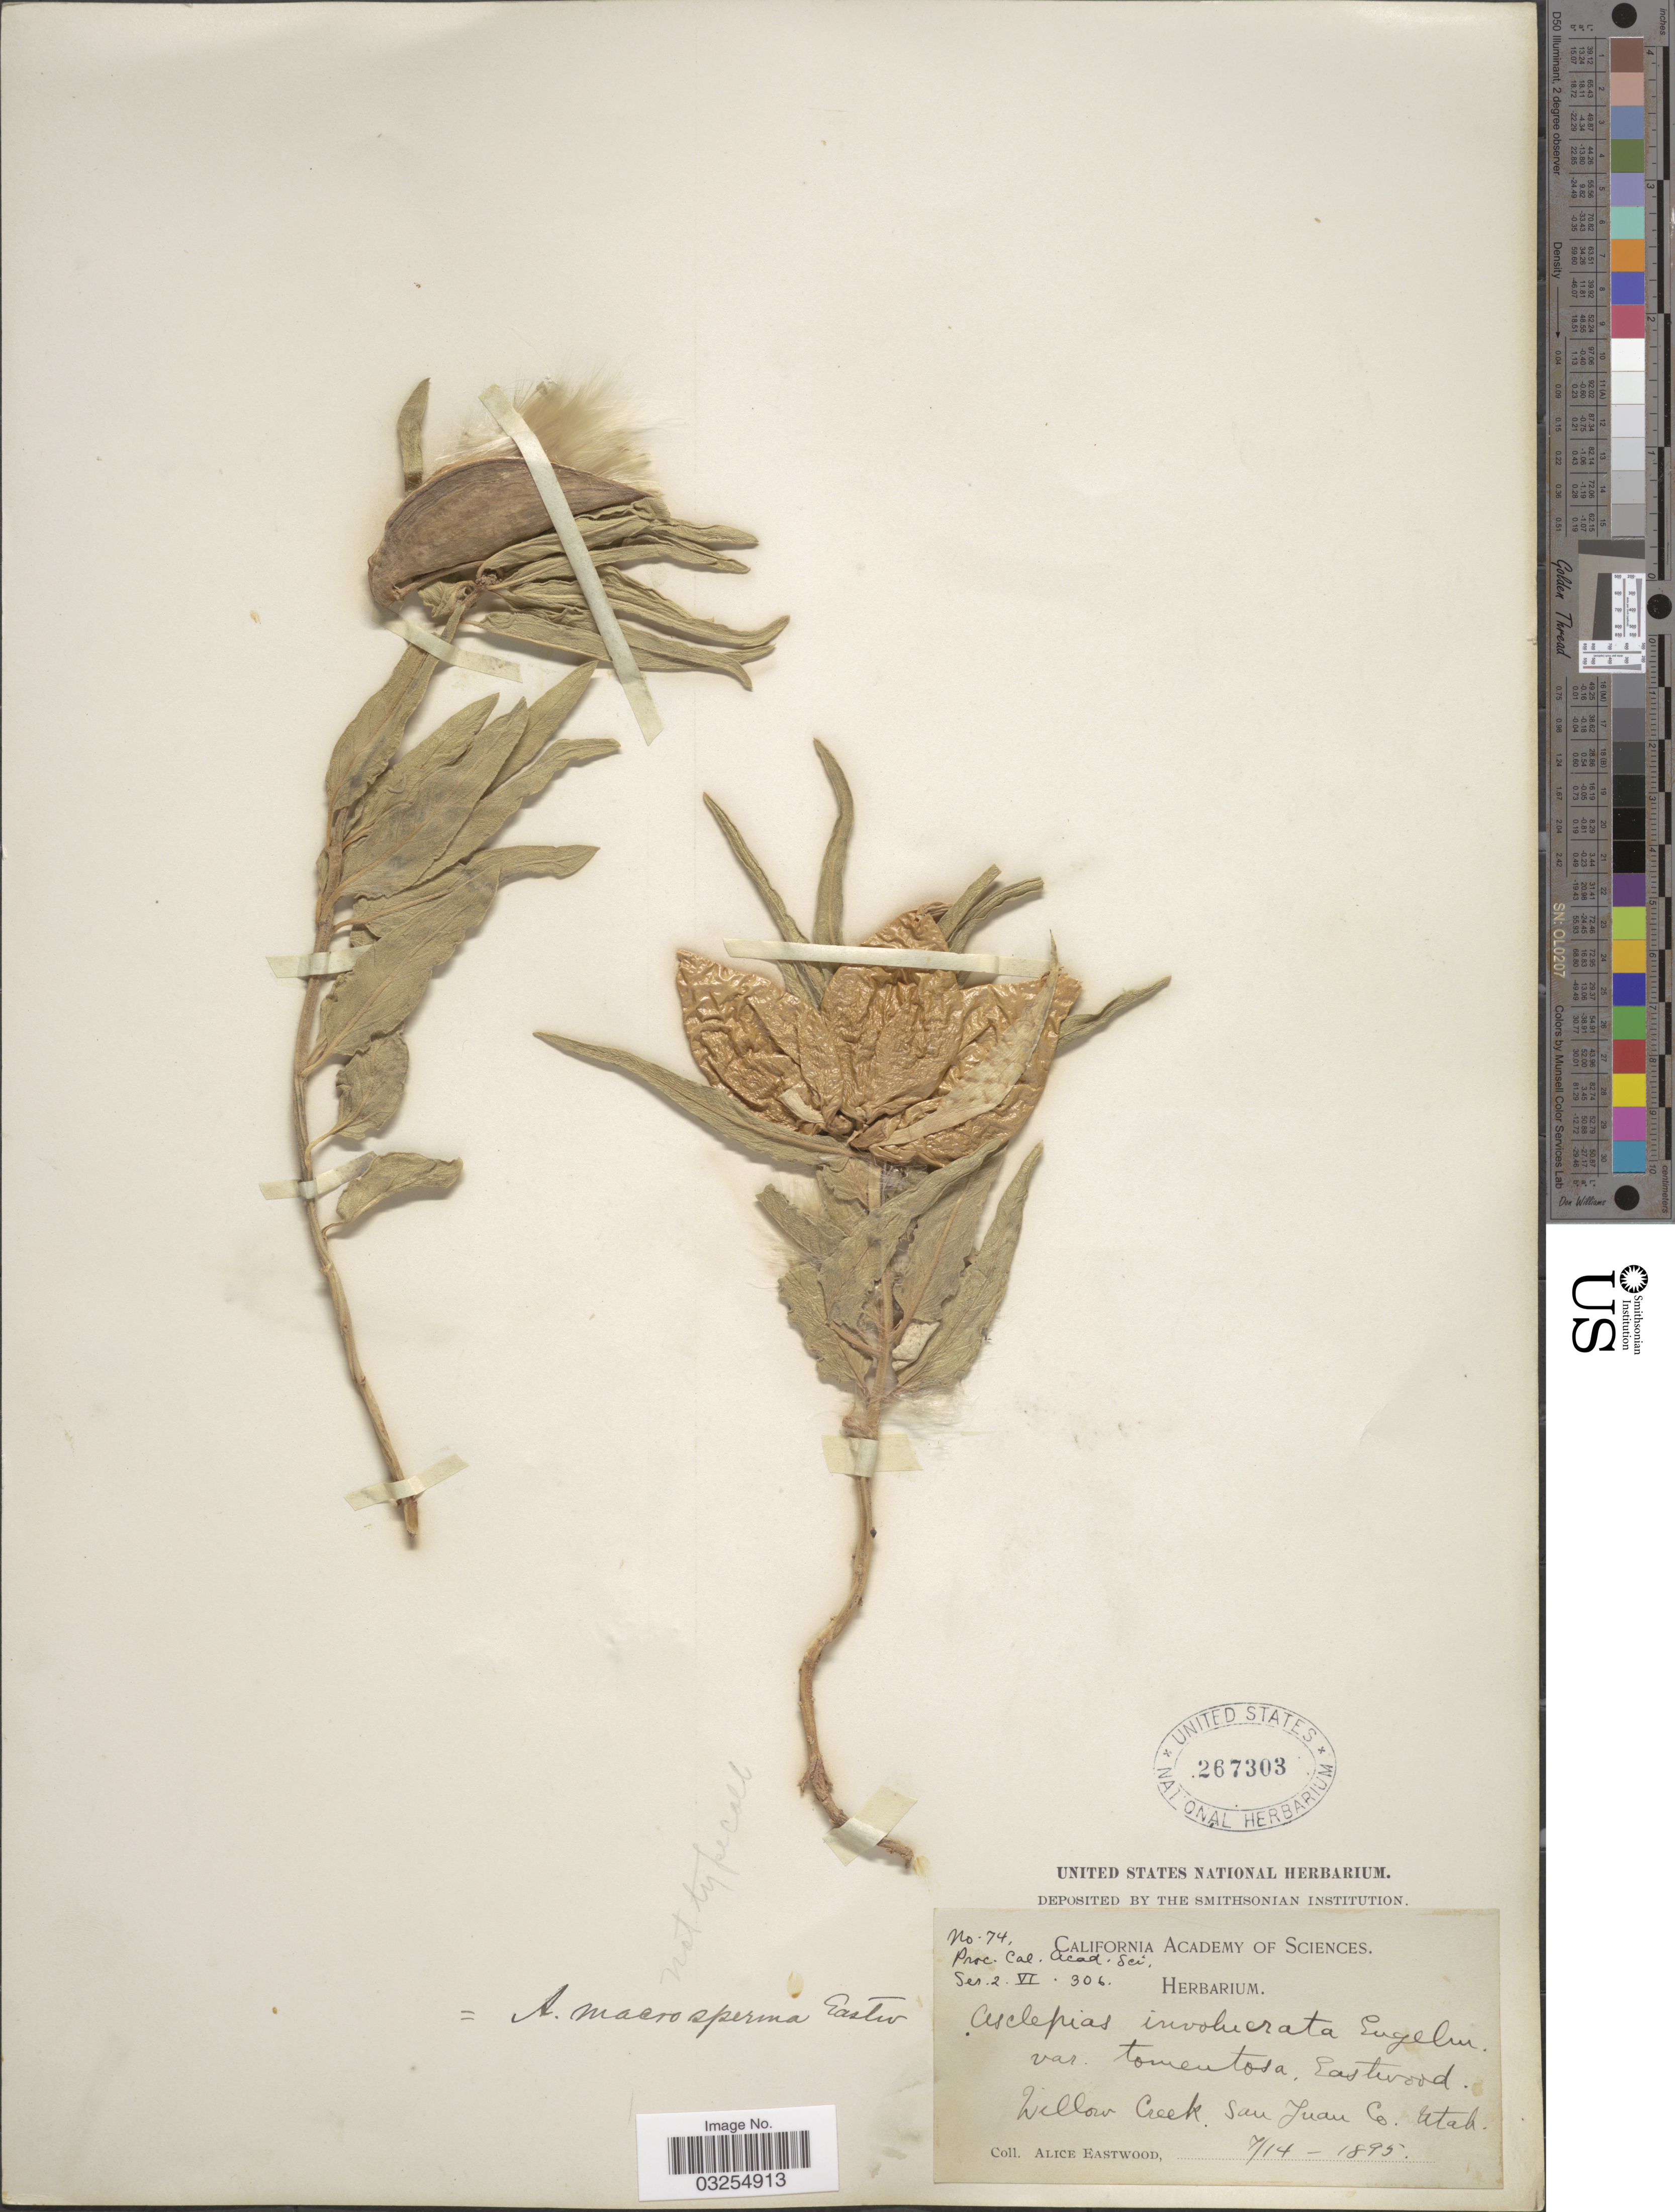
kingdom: Plantae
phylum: Tracheophyta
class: Magnoliopsida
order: Gentianales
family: Apocynaceae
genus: Asclepias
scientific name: Asclepias macrosperma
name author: Eastw. ex Vail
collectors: A. Eastwood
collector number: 74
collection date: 1895-07-14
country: United States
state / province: Utah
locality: Willow Creek. San Juan Co.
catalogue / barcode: US 267303